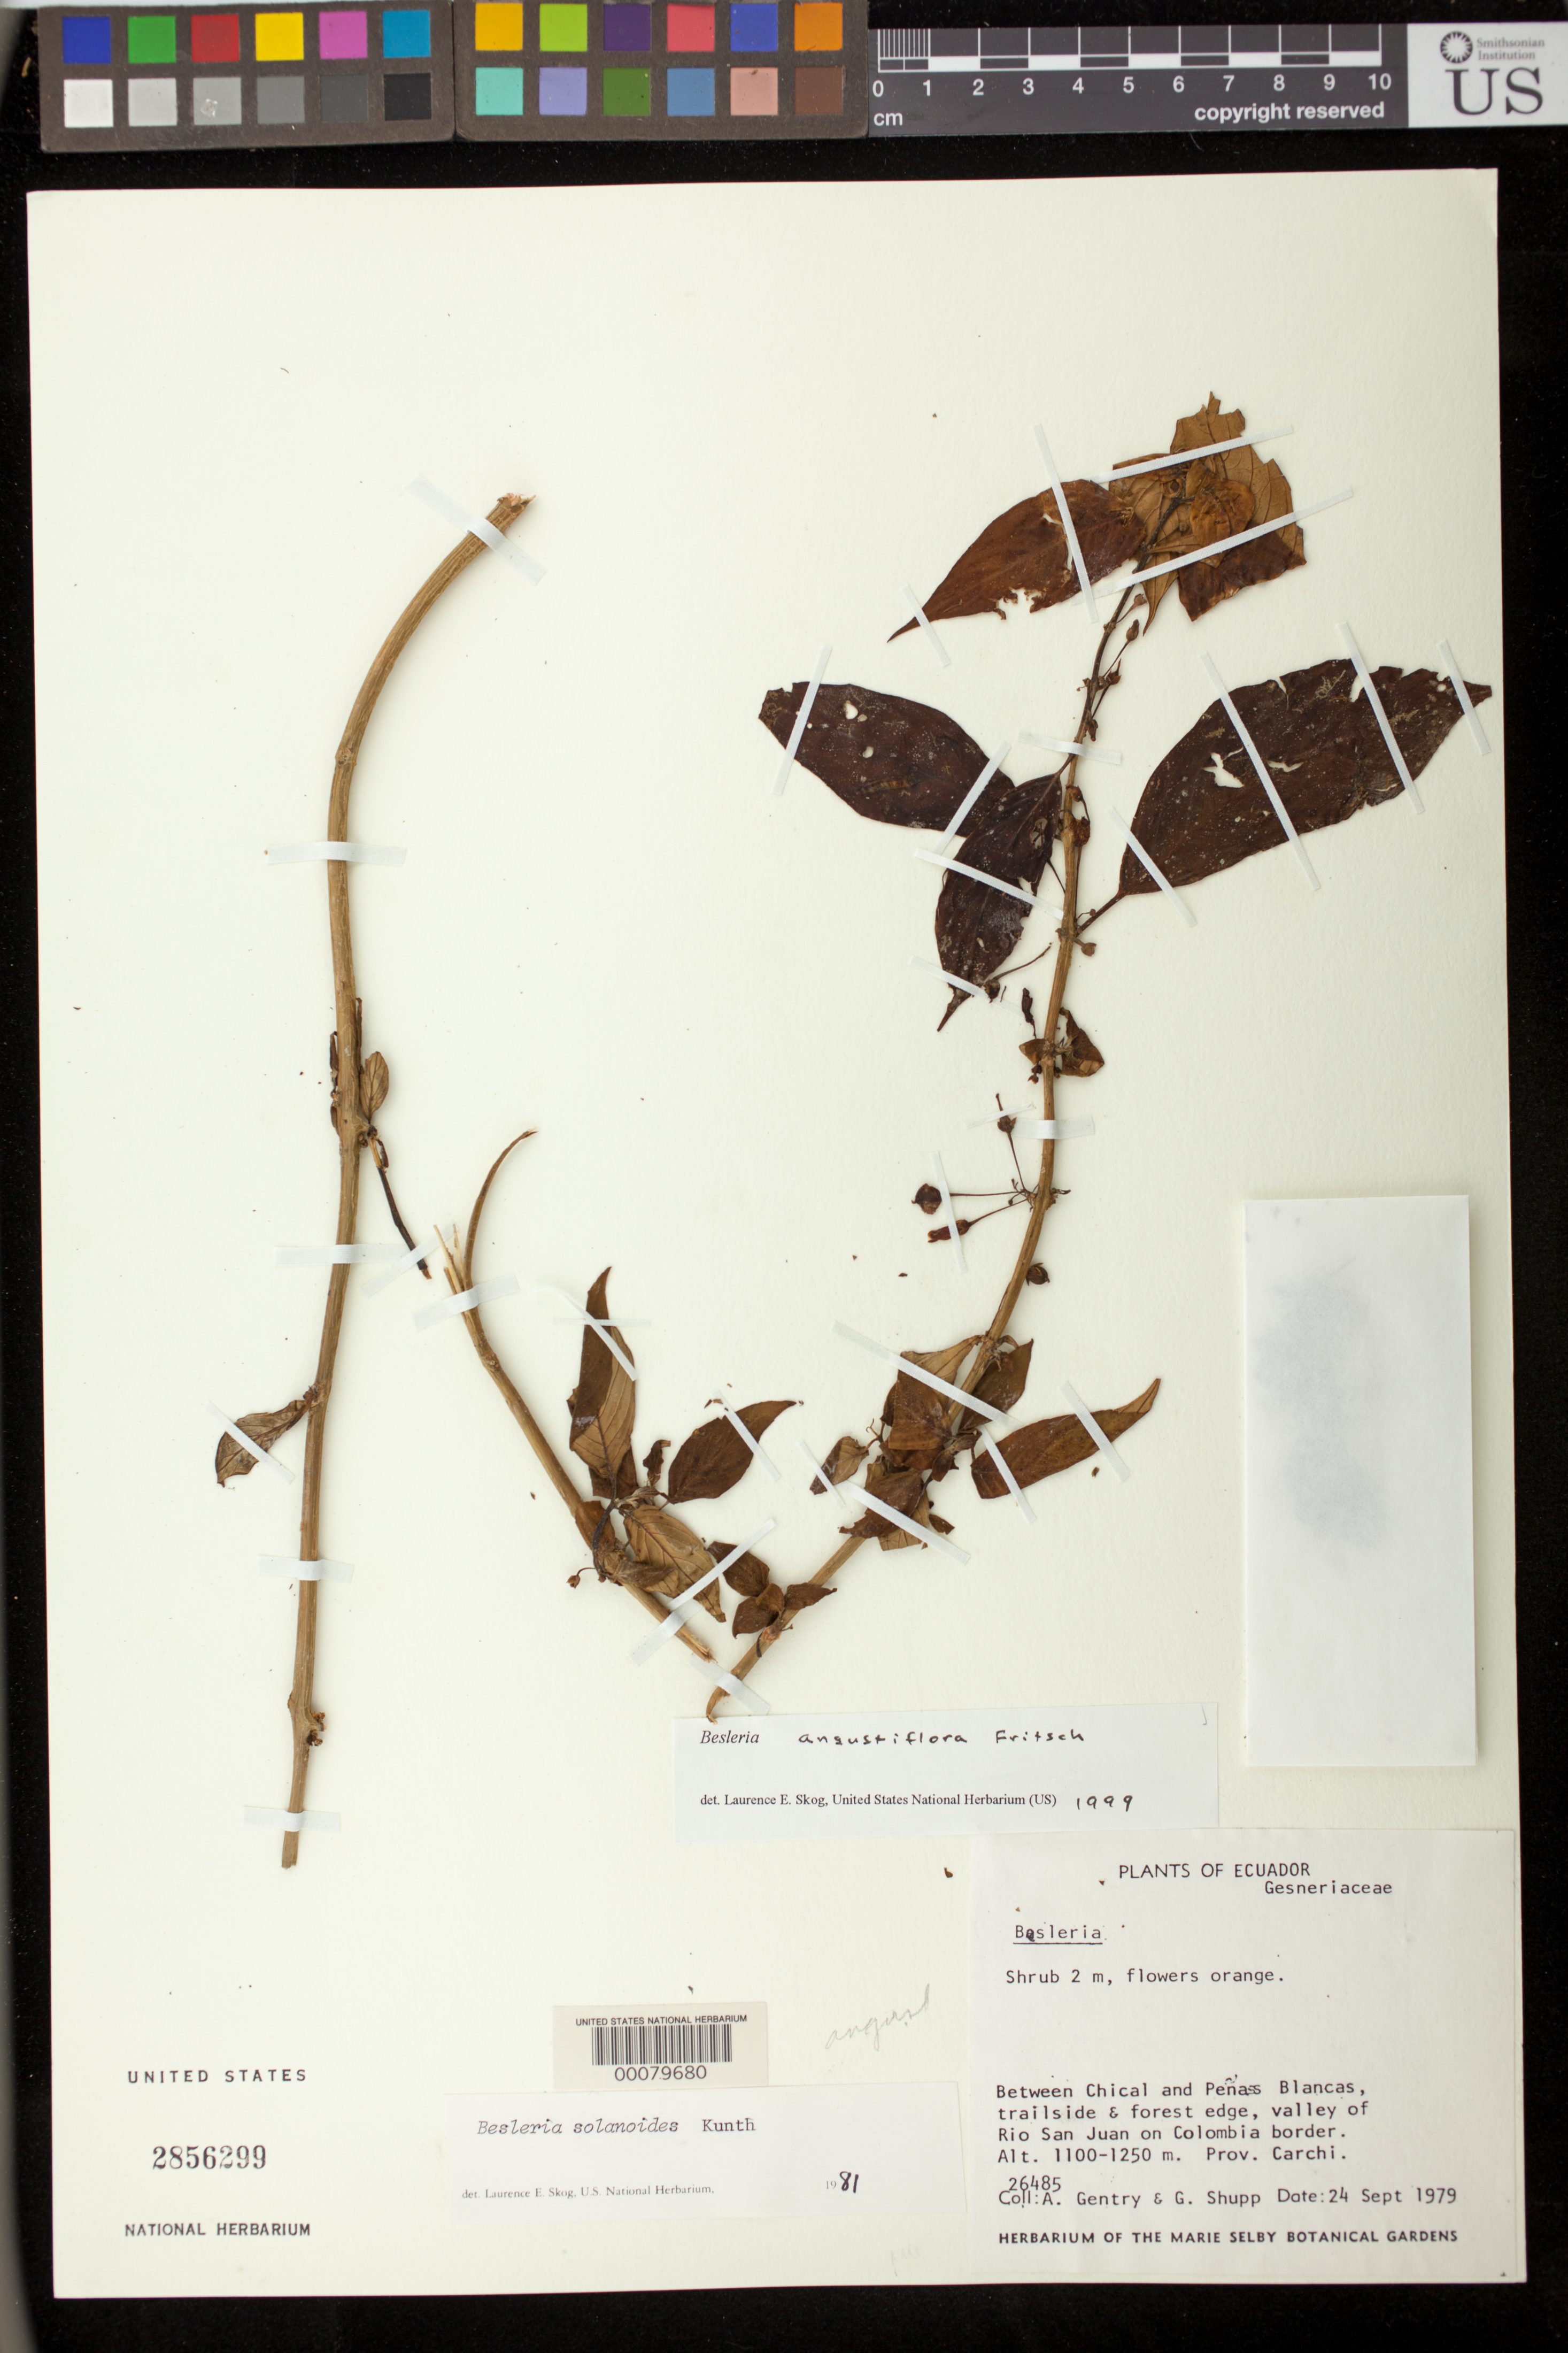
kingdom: Plantae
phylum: Tracheophyta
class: Magnoliopsida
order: Lamiales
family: Gesneriaceae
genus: Besleria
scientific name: Besleria angustiflora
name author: Fritsch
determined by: Clark, J. L., (SEL), The Marie Selby Botanical Garden (UNITED STATES)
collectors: A. H. Gentry & G. Shupp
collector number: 26485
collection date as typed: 24 Sep 1979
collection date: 1979-09-24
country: Ecuador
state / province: Carchi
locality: Between Chical and Peñas Blancas, valley of Rio San Juan on Colombia border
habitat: Trailside and forest edge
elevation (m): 1100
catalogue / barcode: US 2856299